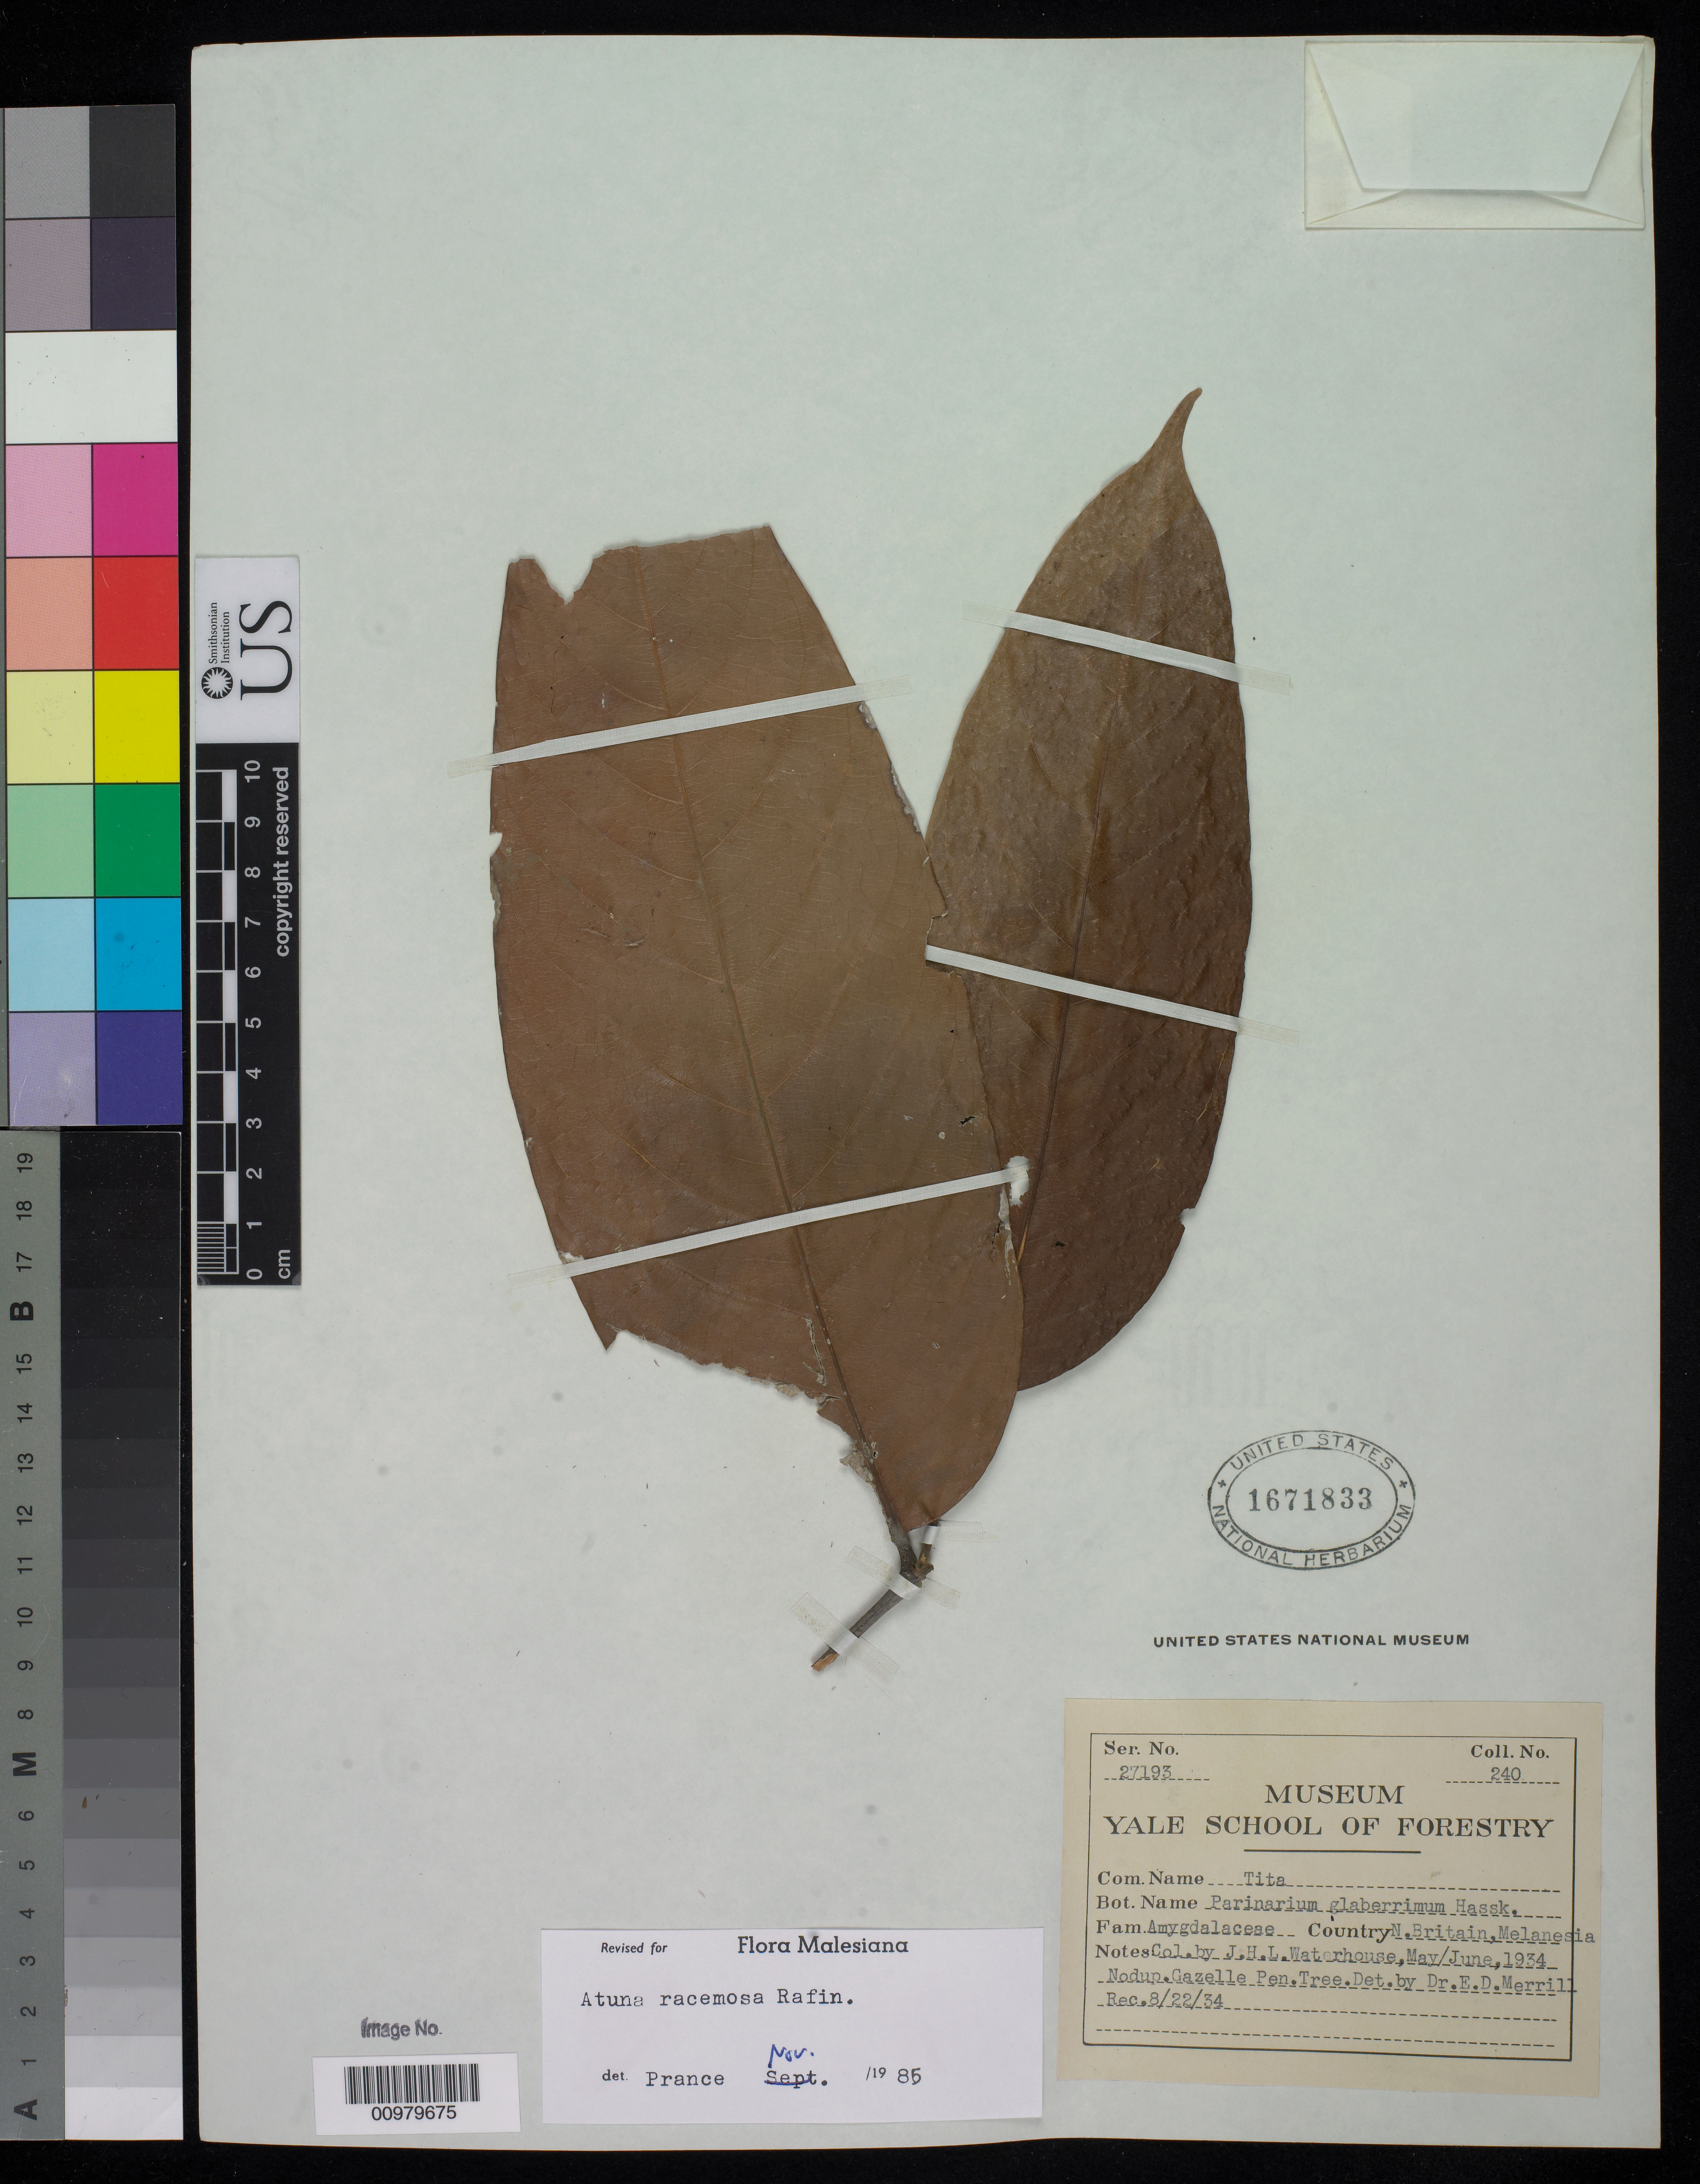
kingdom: Plantae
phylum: Tracheophyta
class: Magnoliopsida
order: Malpighiales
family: Chrysobalanaceae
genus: Atuna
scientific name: Atuna racemosa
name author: Raf.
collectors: J. Waterhouse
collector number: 240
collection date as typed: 22 Aug 1934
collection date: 1934-08-22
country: Papua New Guinea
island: New Britain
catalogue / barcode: US 1671833